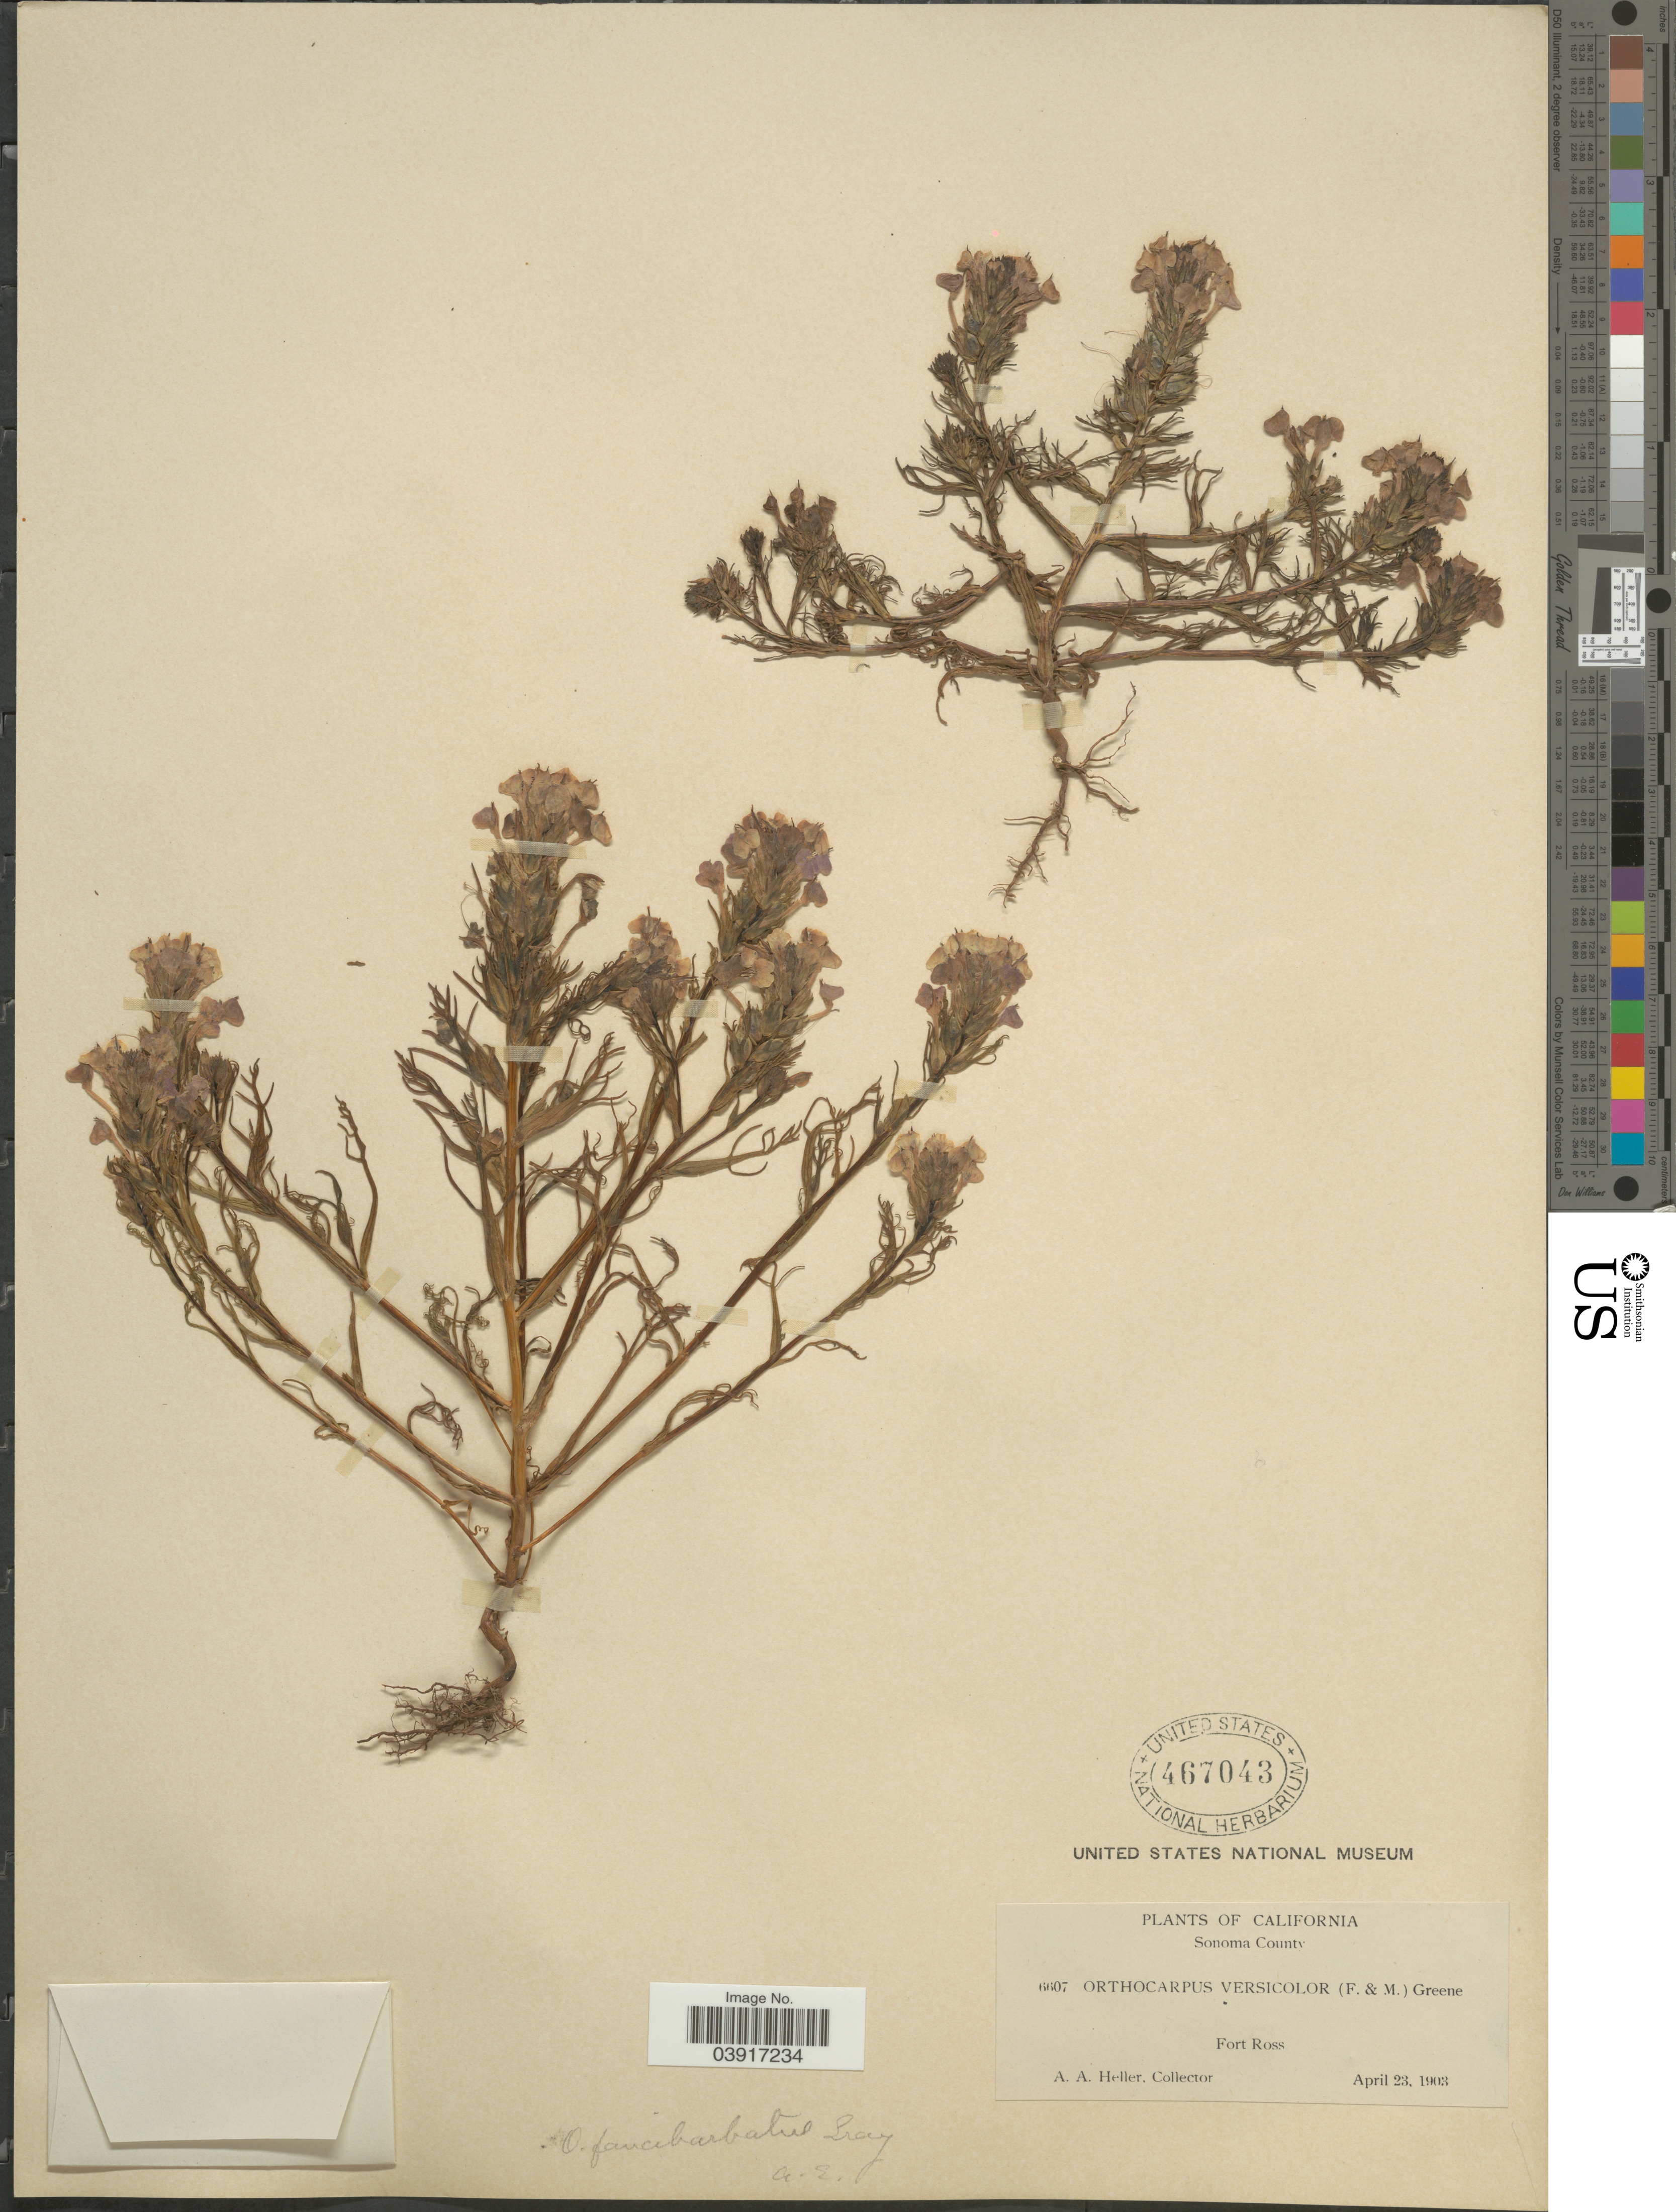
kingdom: Plantae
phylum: Tracheophyta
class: Magnoliopsida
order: Lamiales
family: Orobanchaceae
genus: Orthocarpus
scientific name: Orthocarpus faucibarbatus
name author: A. Gray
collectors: A. A. Heller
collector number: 6607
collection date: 1903-04-23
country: United States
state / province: California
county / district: Sonoma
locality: Sonoma County. Fort Ross.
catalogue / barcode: US 467043